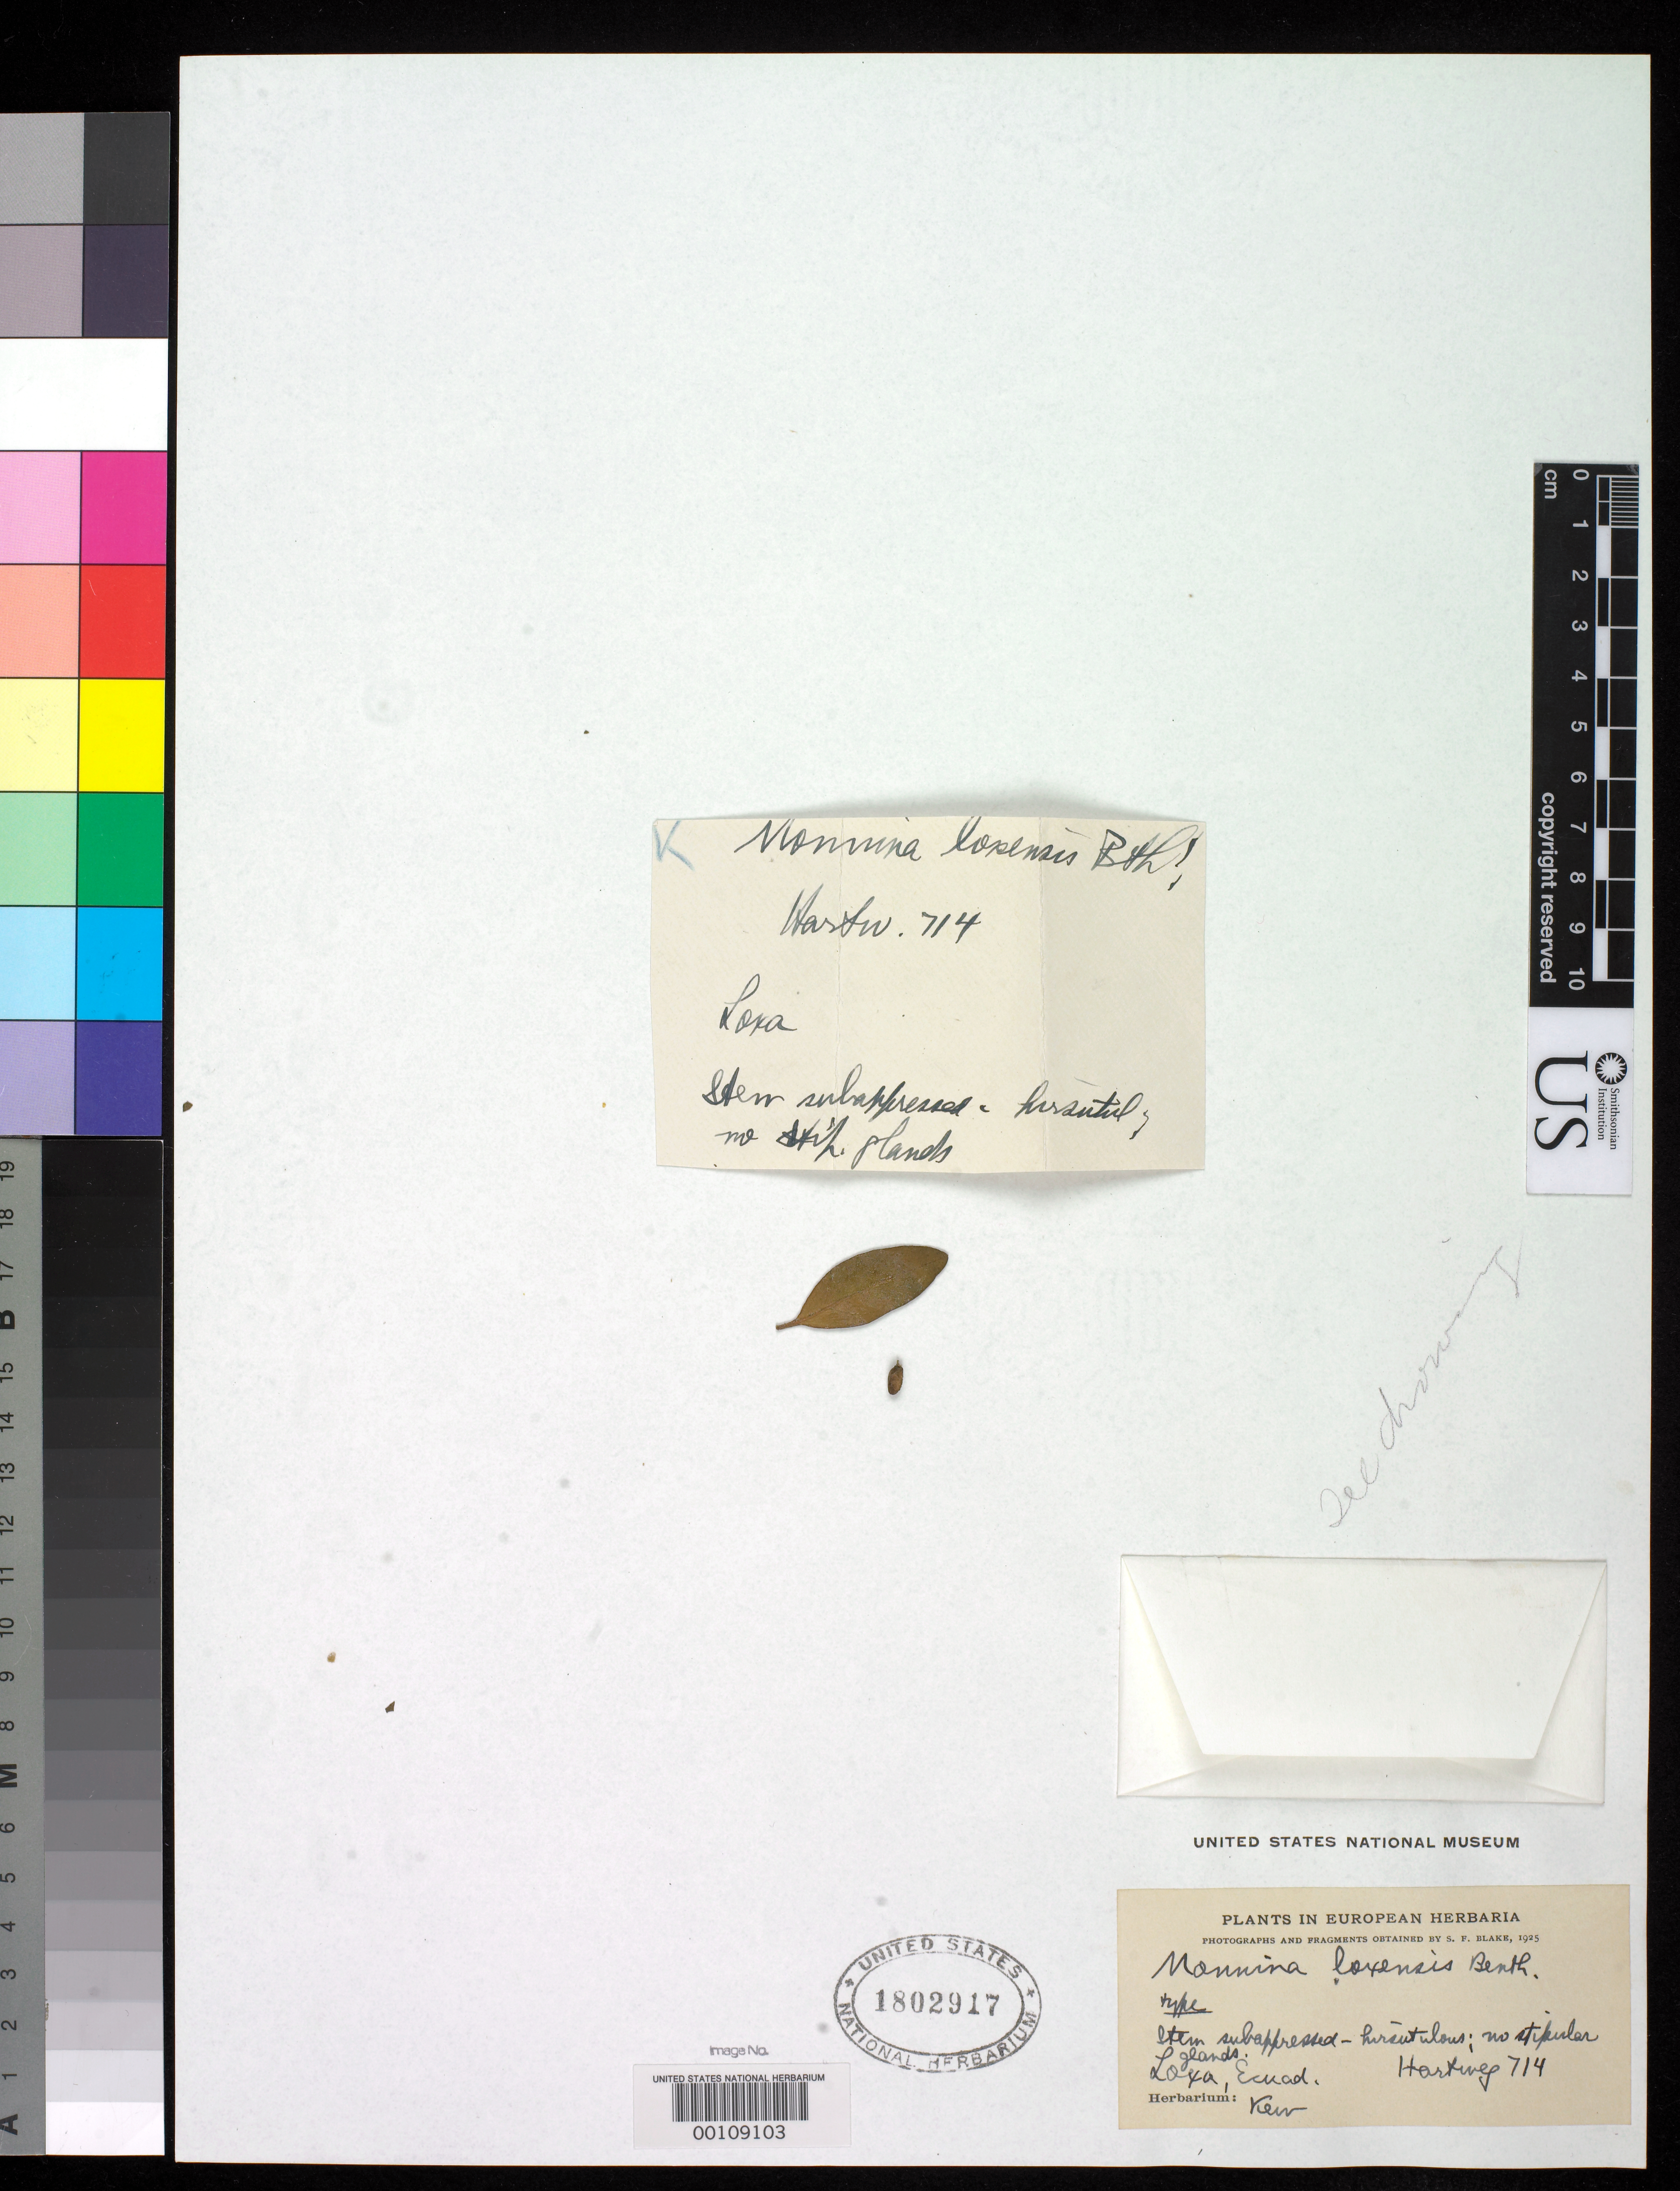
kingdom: Plantae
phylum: Tracheophyta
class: Magnoliopsida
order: Fabales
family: Polygalaceae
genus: Monnina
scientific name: Monnina loxensis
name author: Benth.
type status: Type Fragment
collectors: K. Hartweg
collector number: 714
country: Ecuador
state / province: Loja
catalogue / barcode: US 1802917